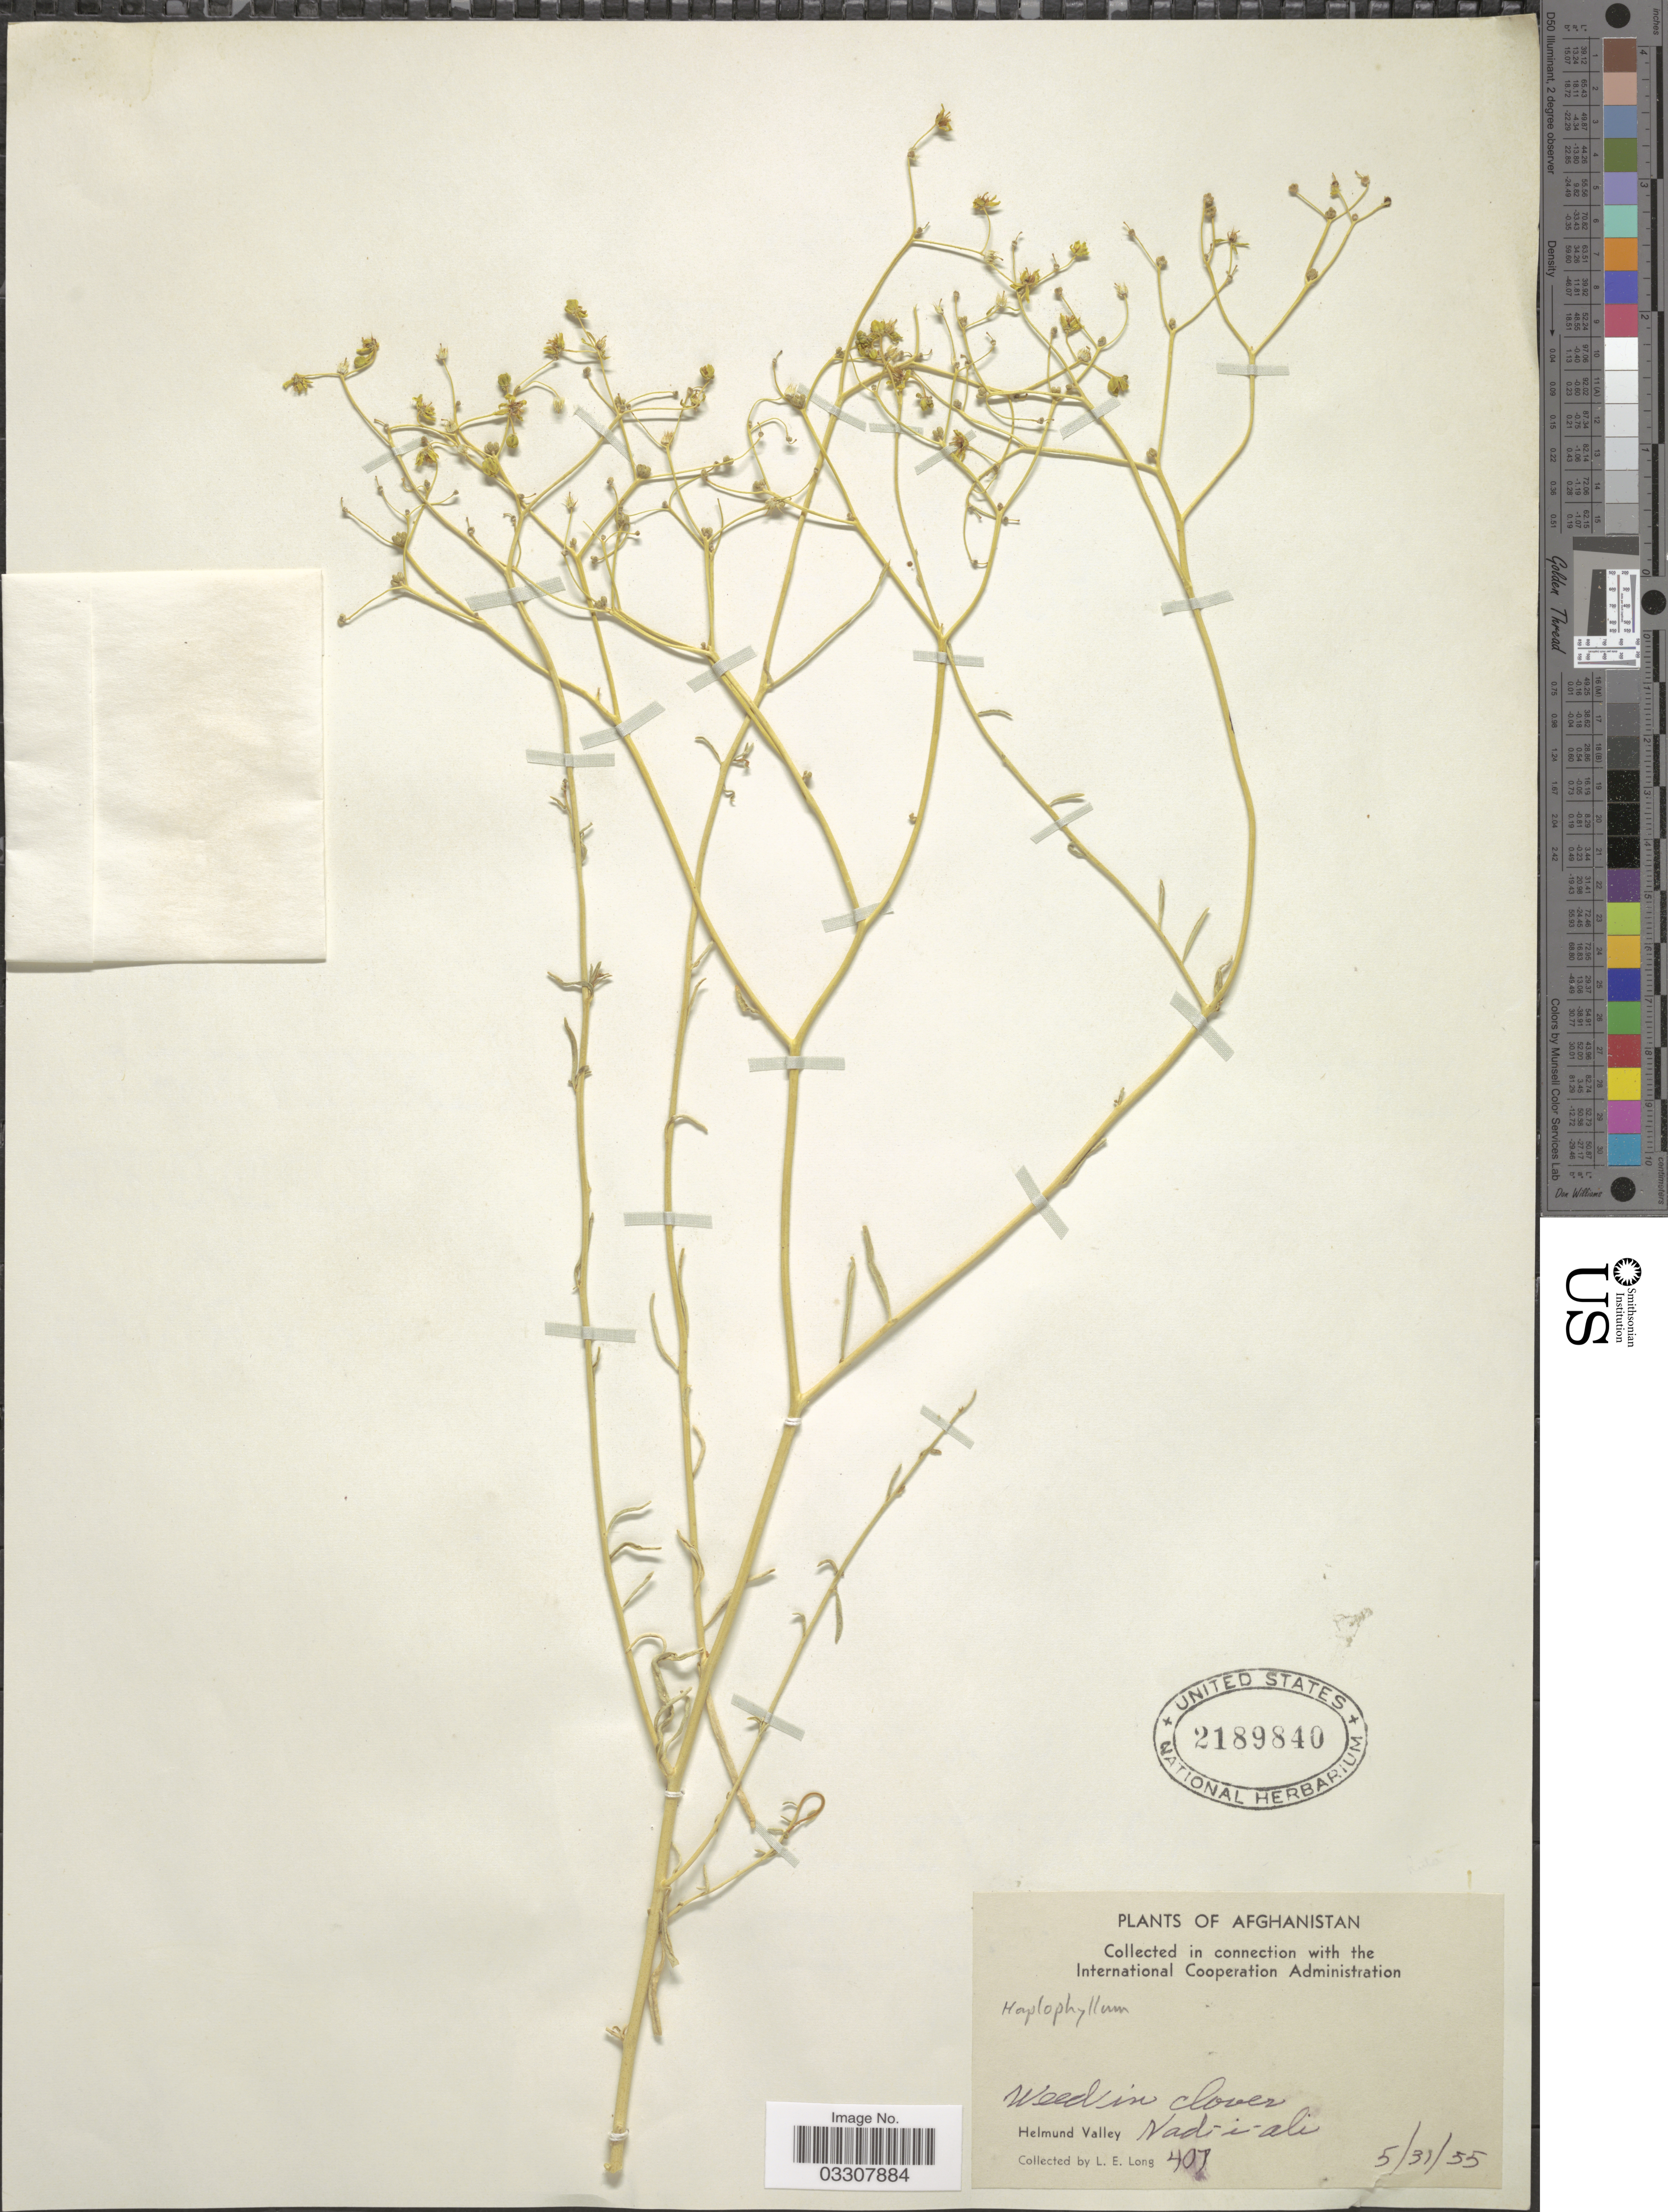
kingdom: Plantae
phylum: Tracheophyta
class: Magnoliopsida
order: Sapindales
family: Rutaceae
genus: Haplophyllum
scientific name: Haplophyllum sp.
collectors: L. E. Long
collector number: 407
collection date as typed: Transcribed d/m/y: 31/5/55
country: Afghanistan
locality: Helmund Valley, Nadi-i-ali.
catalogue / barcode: US 2189840